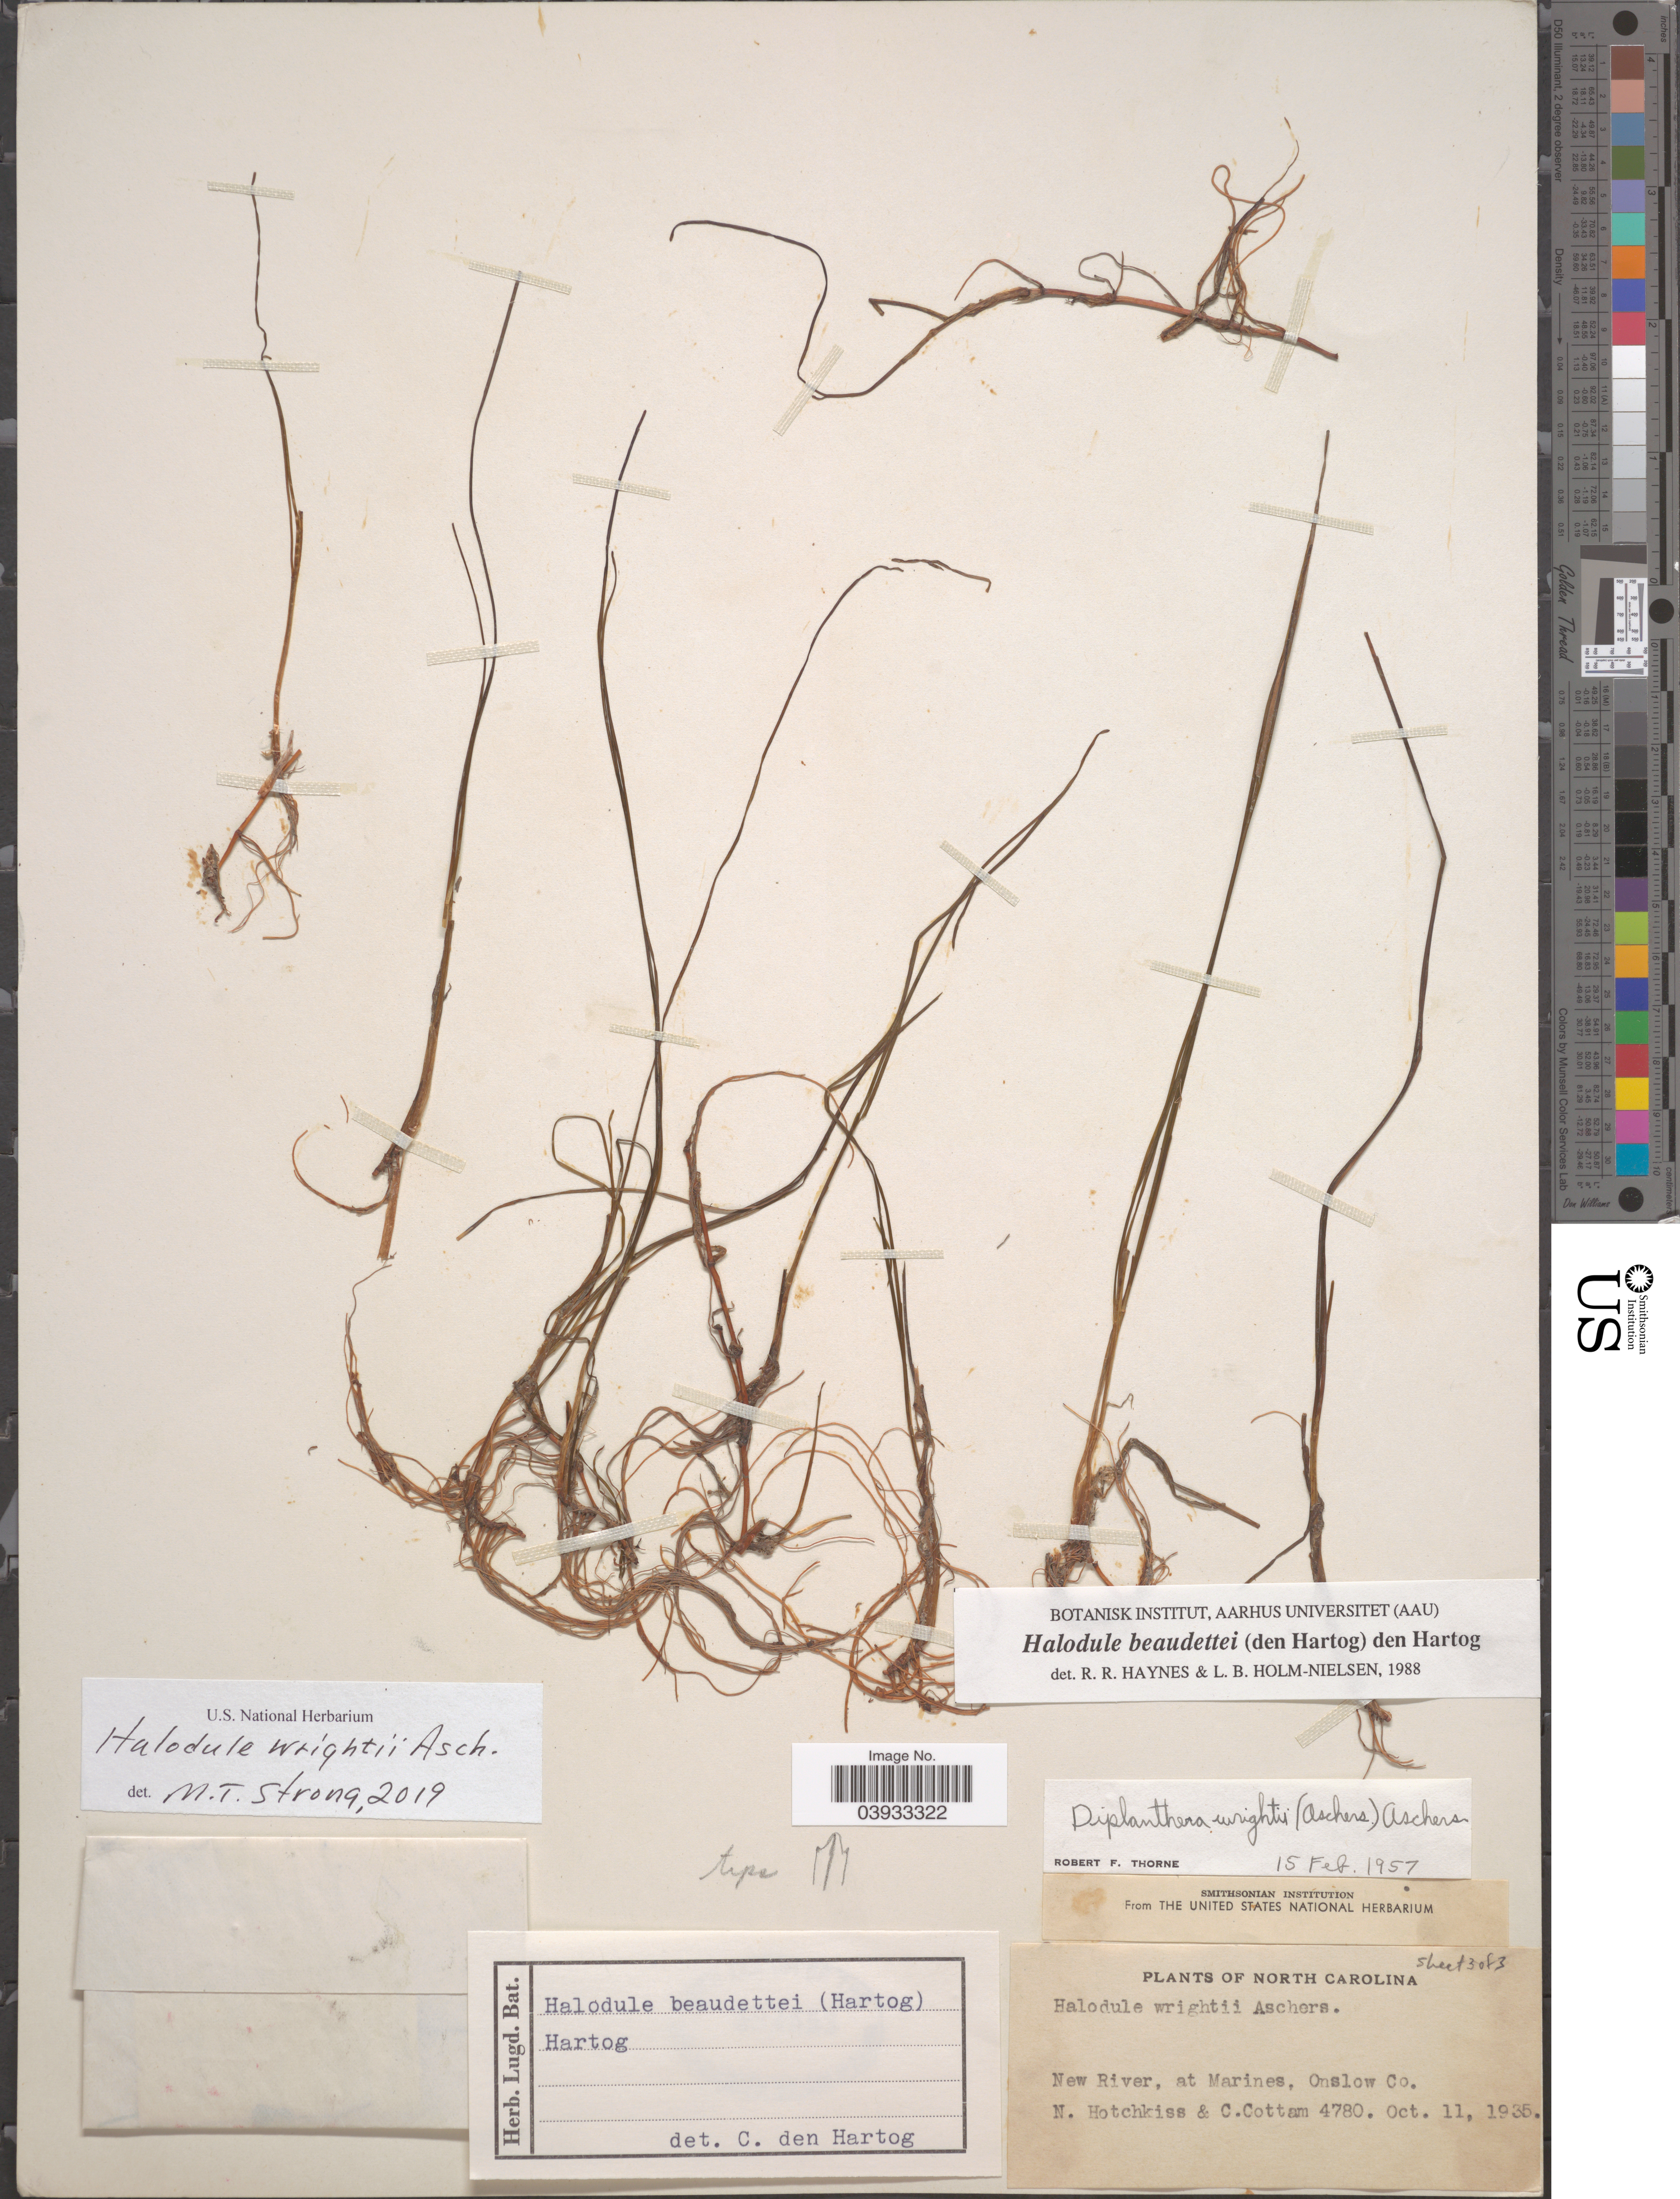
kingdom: Plantae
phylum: Tracheophyta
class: Liliopsida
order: Alismatales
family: Cymodoceaceae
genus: Halodule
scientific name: Halodule wrightii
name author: Asch.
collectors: N. Hotchkiss & C. Cottam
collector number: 4780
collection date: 1935-10-11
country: United States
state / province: North Carolina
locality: New River, at Marines, Onslow Co.